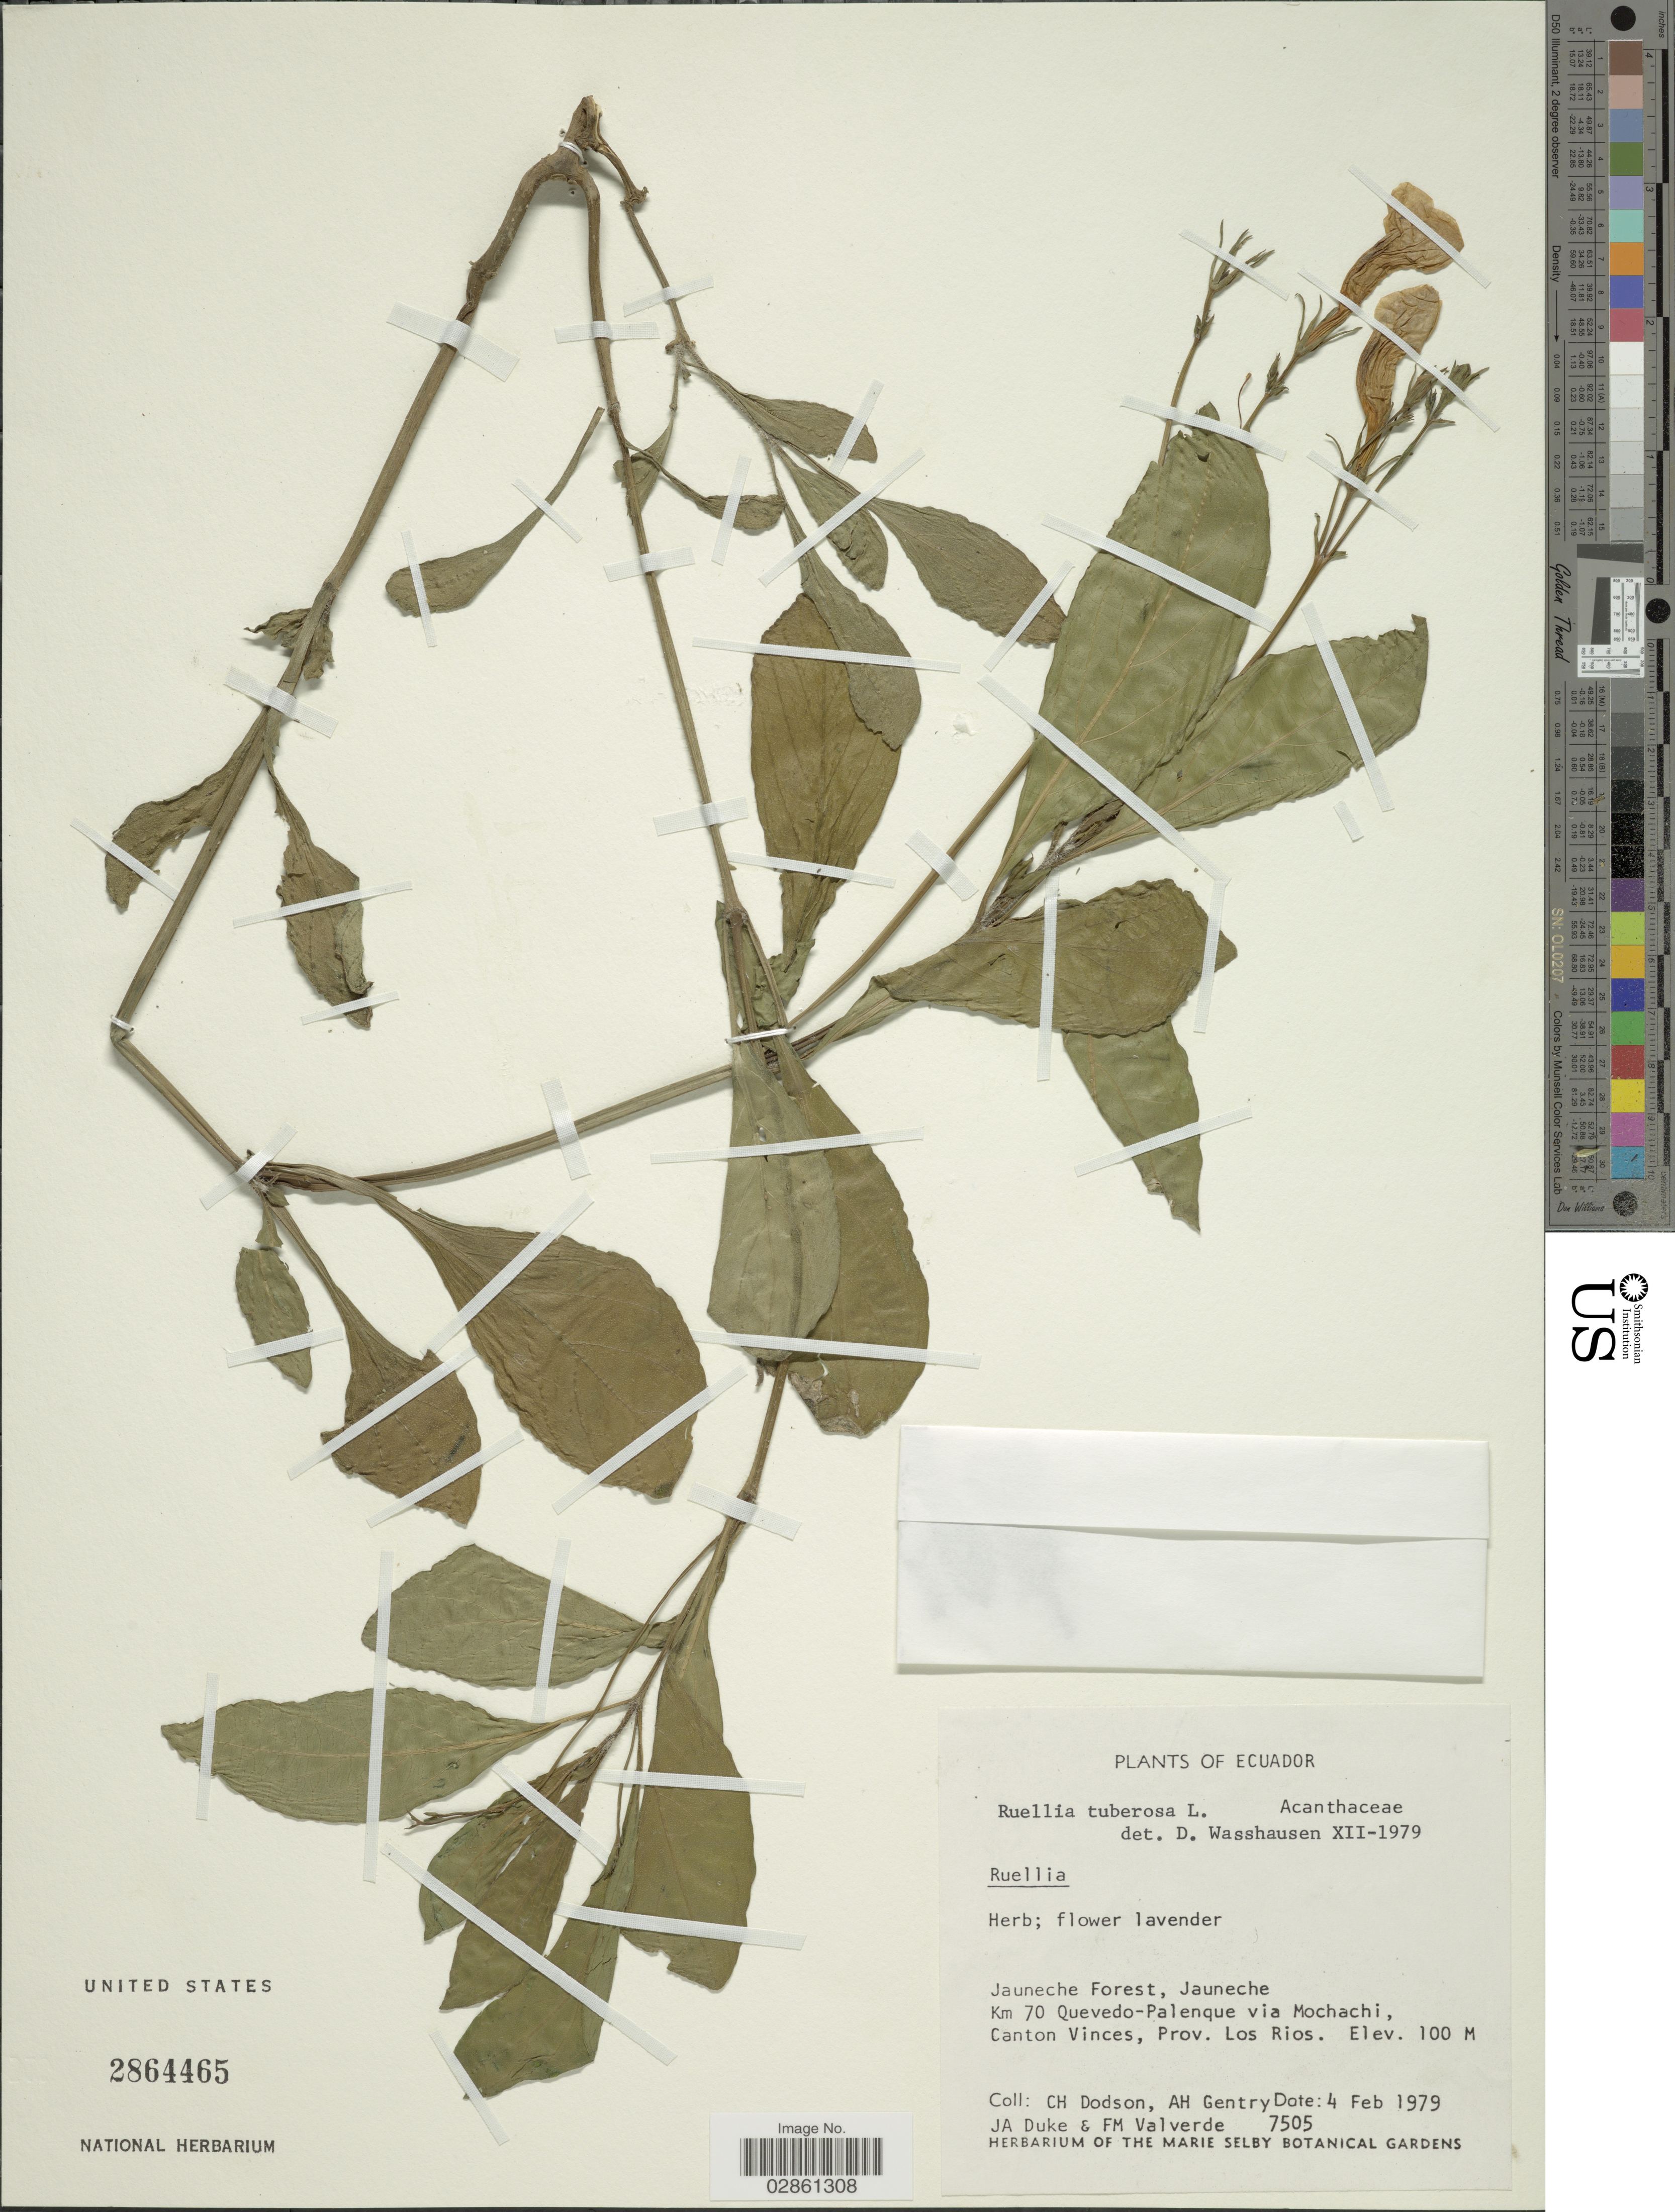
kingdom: Plantae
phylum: Tracheophyta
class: Magnoliopsida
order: Lamiales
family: Acanthaceae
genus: Ruellia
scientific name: Ruellia malacosperma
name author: Greenm.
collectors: C. H. Dodson, A. H. Gentry, J. A. Duke & F. M. Valverde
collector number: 7505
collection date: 1979-02-04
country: Ecuador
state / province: Los Ríos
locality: Jauneche Forest, Jauneche, Km 70 Quevedo-Palenque via Mocachi, Canton Vinces.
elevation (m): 100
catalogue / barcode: US 2864465